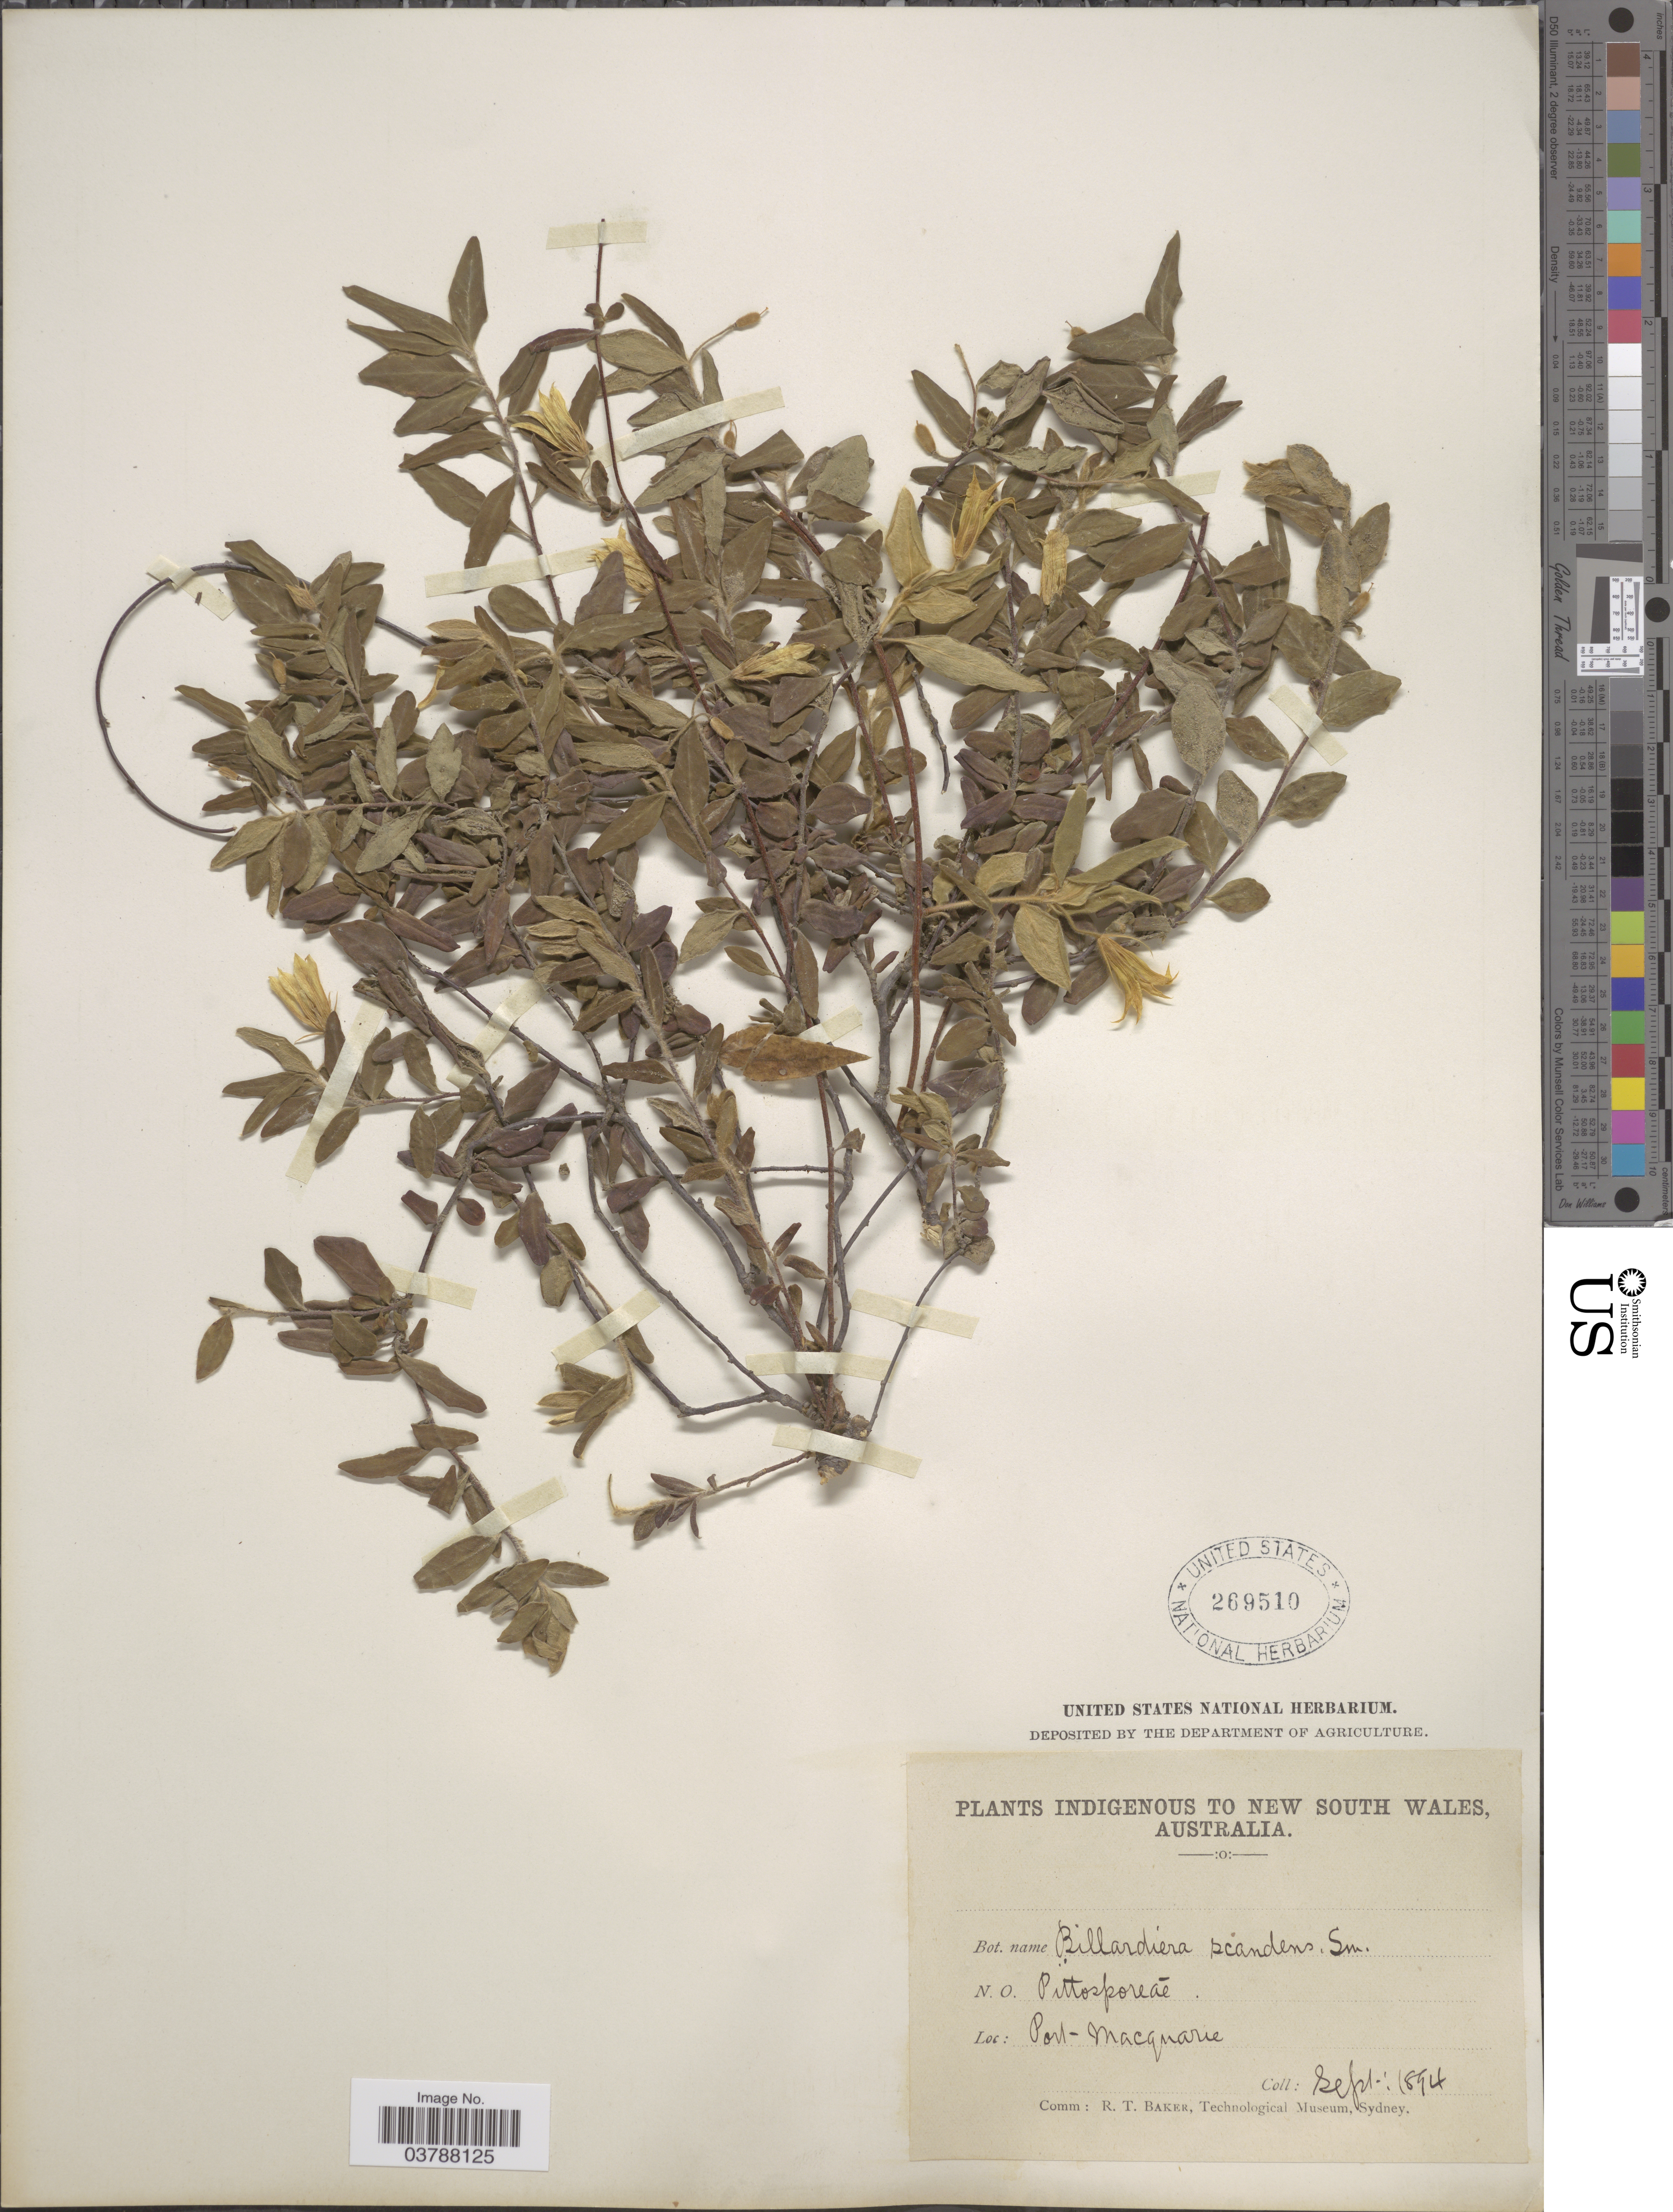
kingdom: Plantae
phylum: Tracheophyta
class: Magnoliopsida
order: Apiales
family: Pittosporaceae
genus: Billardiera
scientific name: Billardiera scandens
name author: Sm.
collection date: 1894-09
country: Australia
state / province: New South Wales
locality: Port-Macquarie.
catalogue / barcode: US 269510